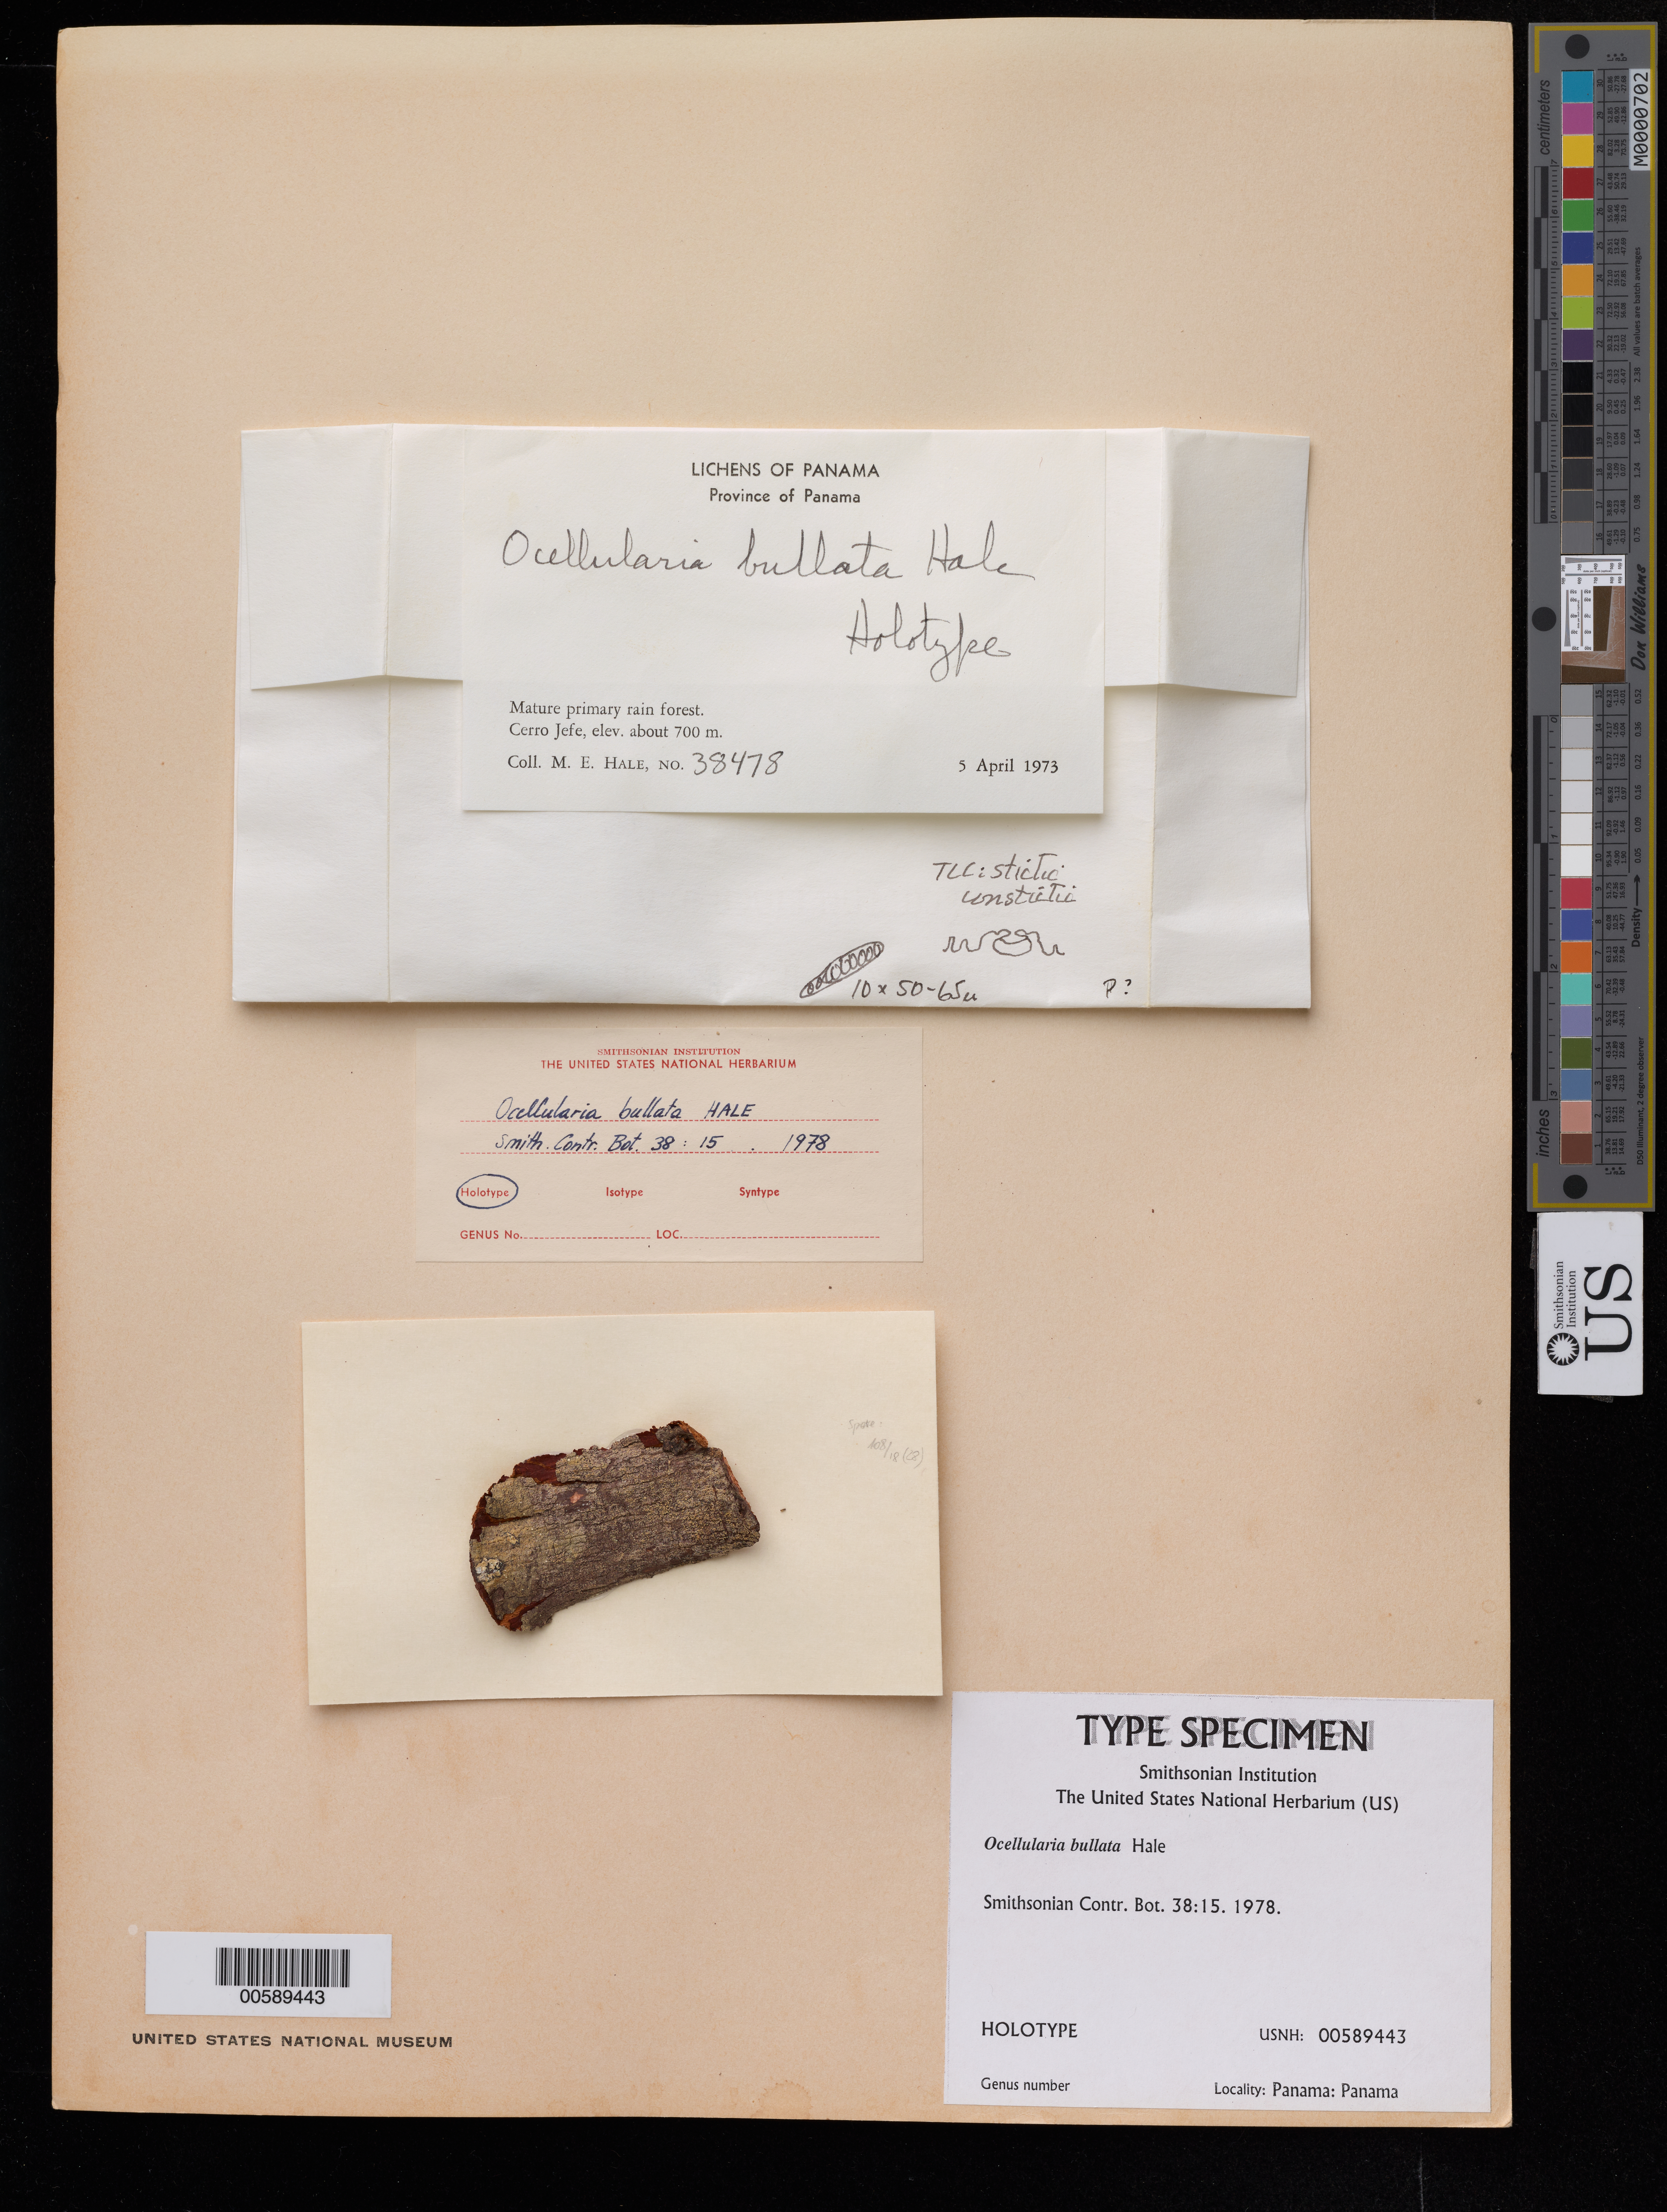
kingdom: Fungi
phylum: Ascomycota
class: Lecanoromycetes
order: Ostropales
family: Graphidaceae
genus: Ocellularia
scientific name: Ocellularia bullata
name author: Hale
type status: Holotype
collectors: M. Hale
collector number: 38478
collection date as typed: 05 Apr 1973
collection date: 1973-04-05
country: Panama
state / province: Panamá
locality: Cerro Jefe.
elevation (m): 700